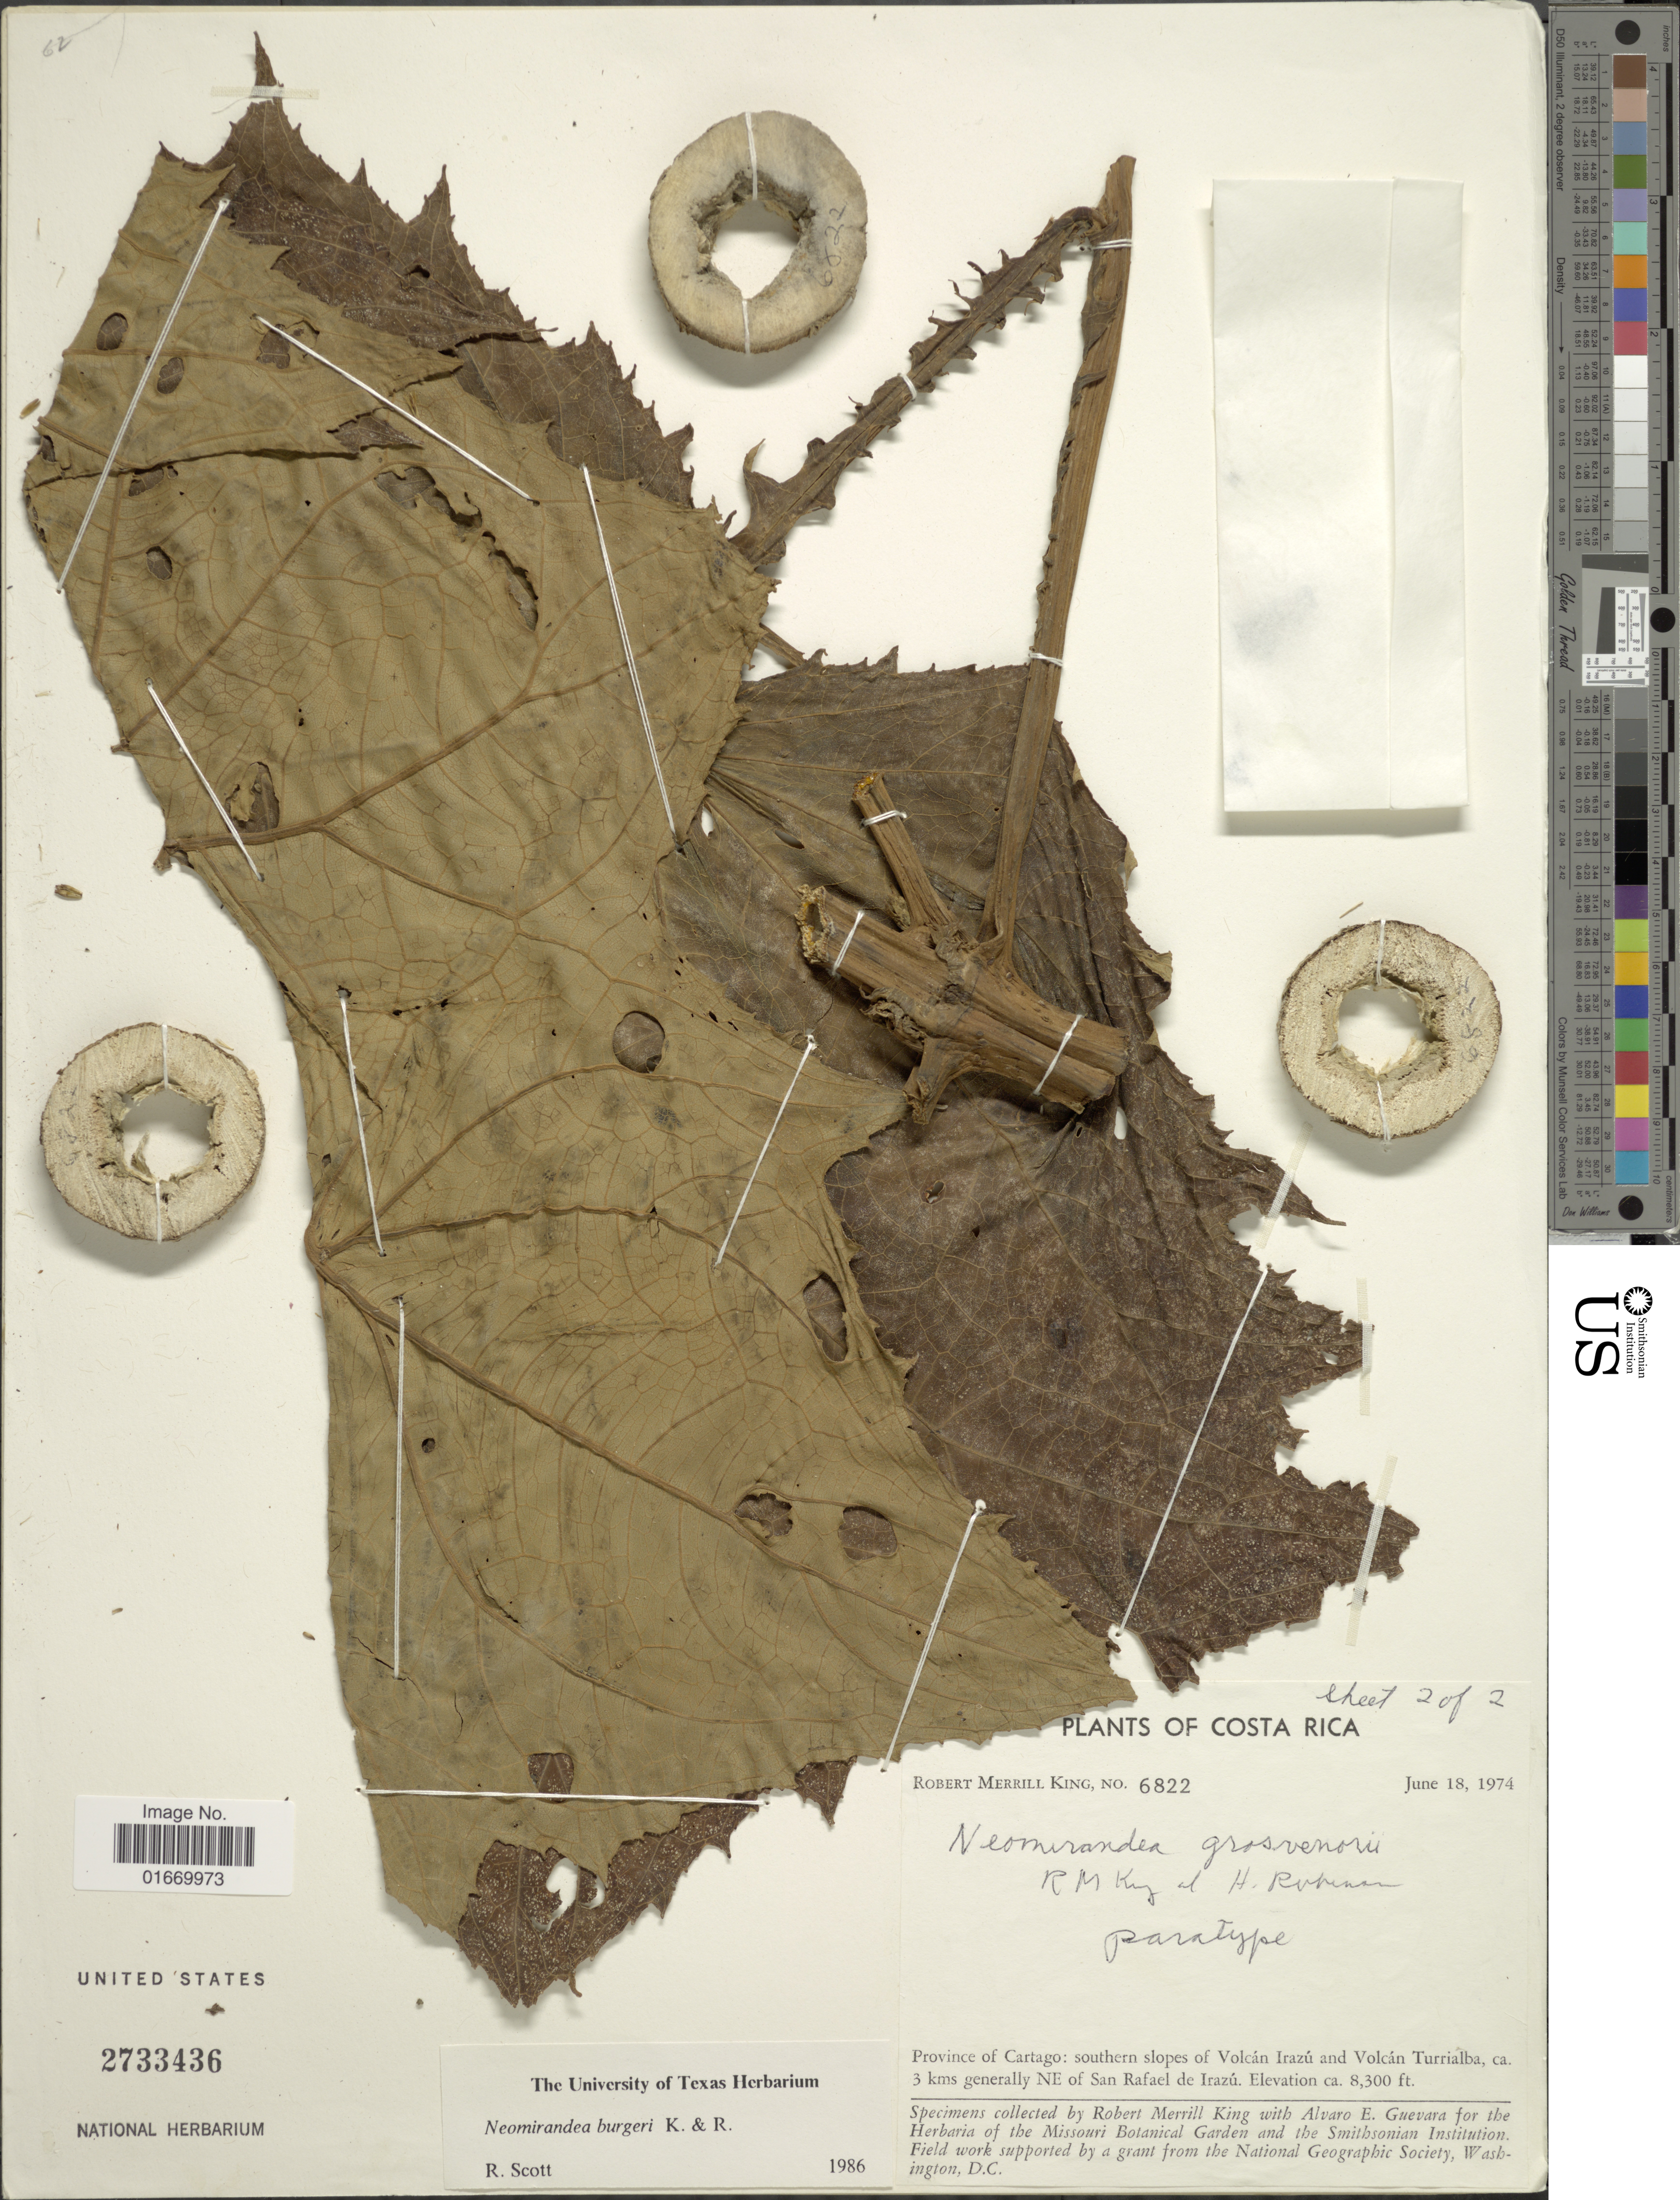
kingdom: Plantae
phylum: Tracheophyta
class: Magnoliopsida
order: Asterales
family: Asteraceae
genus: Neomirandea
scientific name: Neomirandea grosvenorii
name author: R.M. King & H. Rob.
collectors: R. M. King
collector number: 6822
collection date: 1974-06-18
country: Costa Rica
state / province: Cartago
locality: Southern slopes of Volcan Irazu and Volcan Turrialba ca 3 kms generally NE of San Rafael de Irazu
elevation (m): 2530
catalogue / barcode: US 2733436